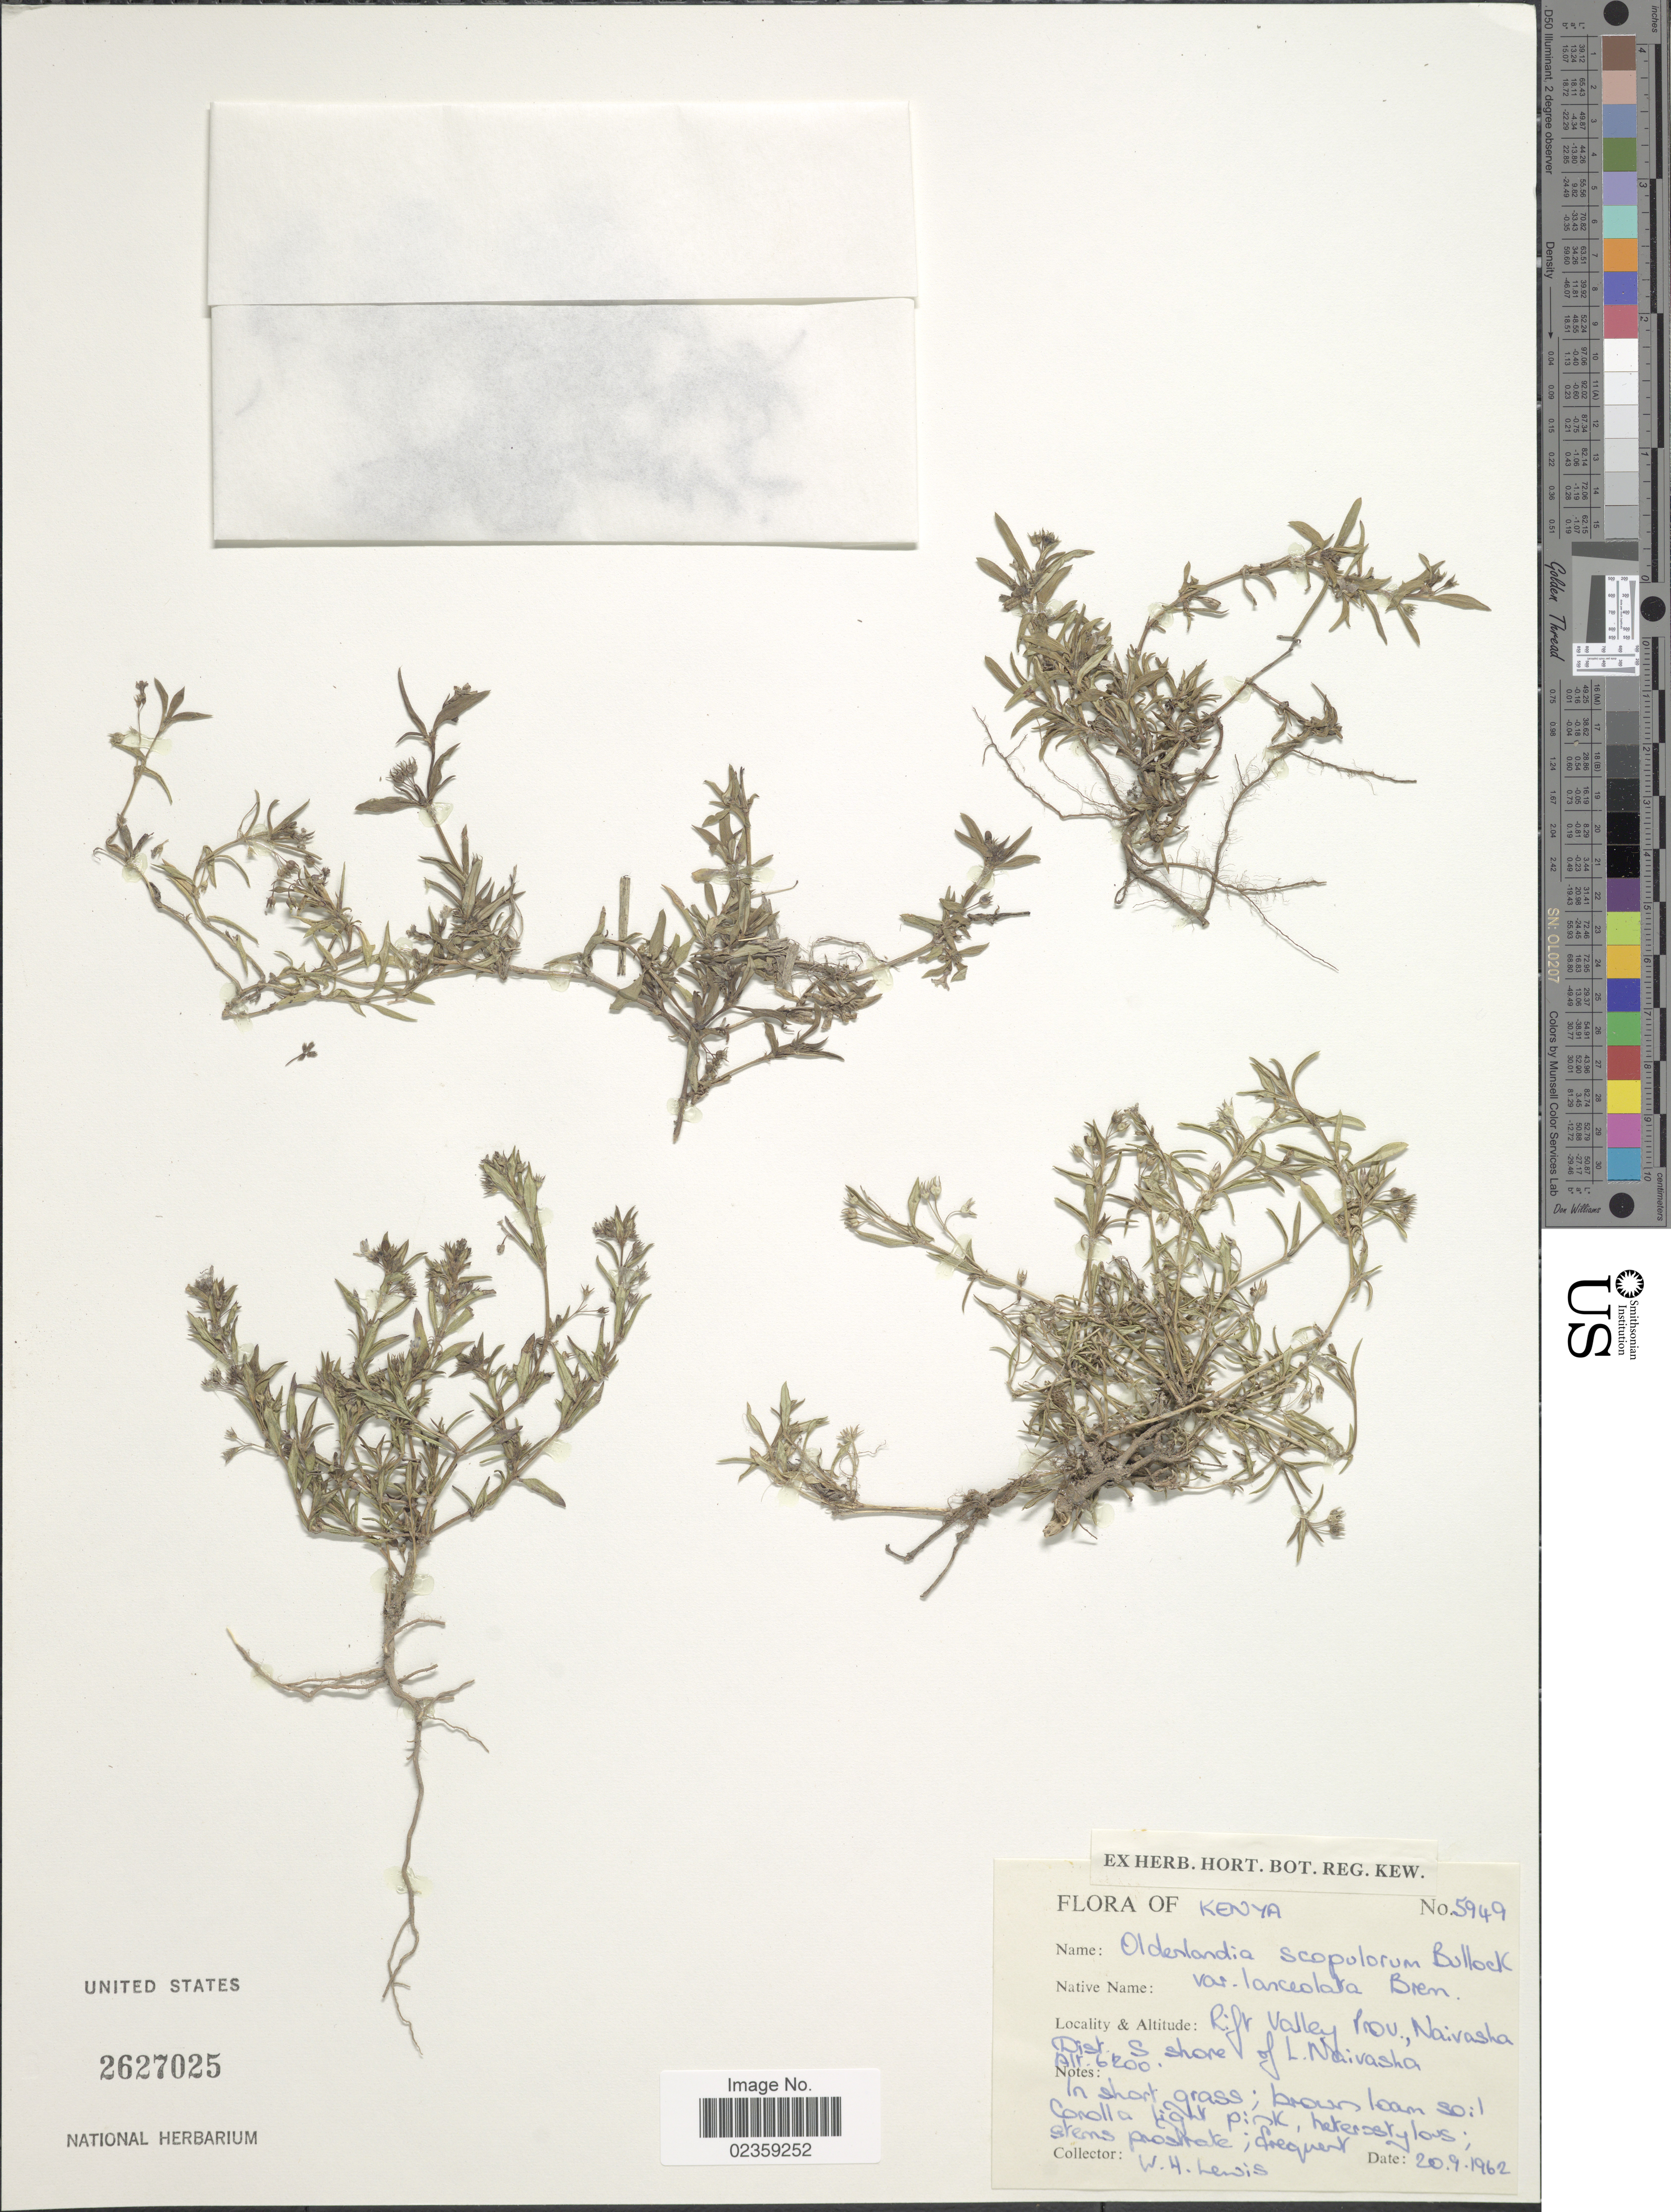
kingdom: Plantae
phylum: Tracheophyta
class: Magnoliopsida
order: Gentianales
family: Rubiaceae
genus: Oldenlandia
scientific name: Oldenlandia scopulorum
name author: Bullock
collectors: W. H. Lewis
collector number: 5949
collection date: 1962-09-20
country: Kenya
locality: Rift Valley Prov., Naivasha Dist. S. shore of L. Naivasha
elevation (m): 1890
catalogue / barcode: US 2627025